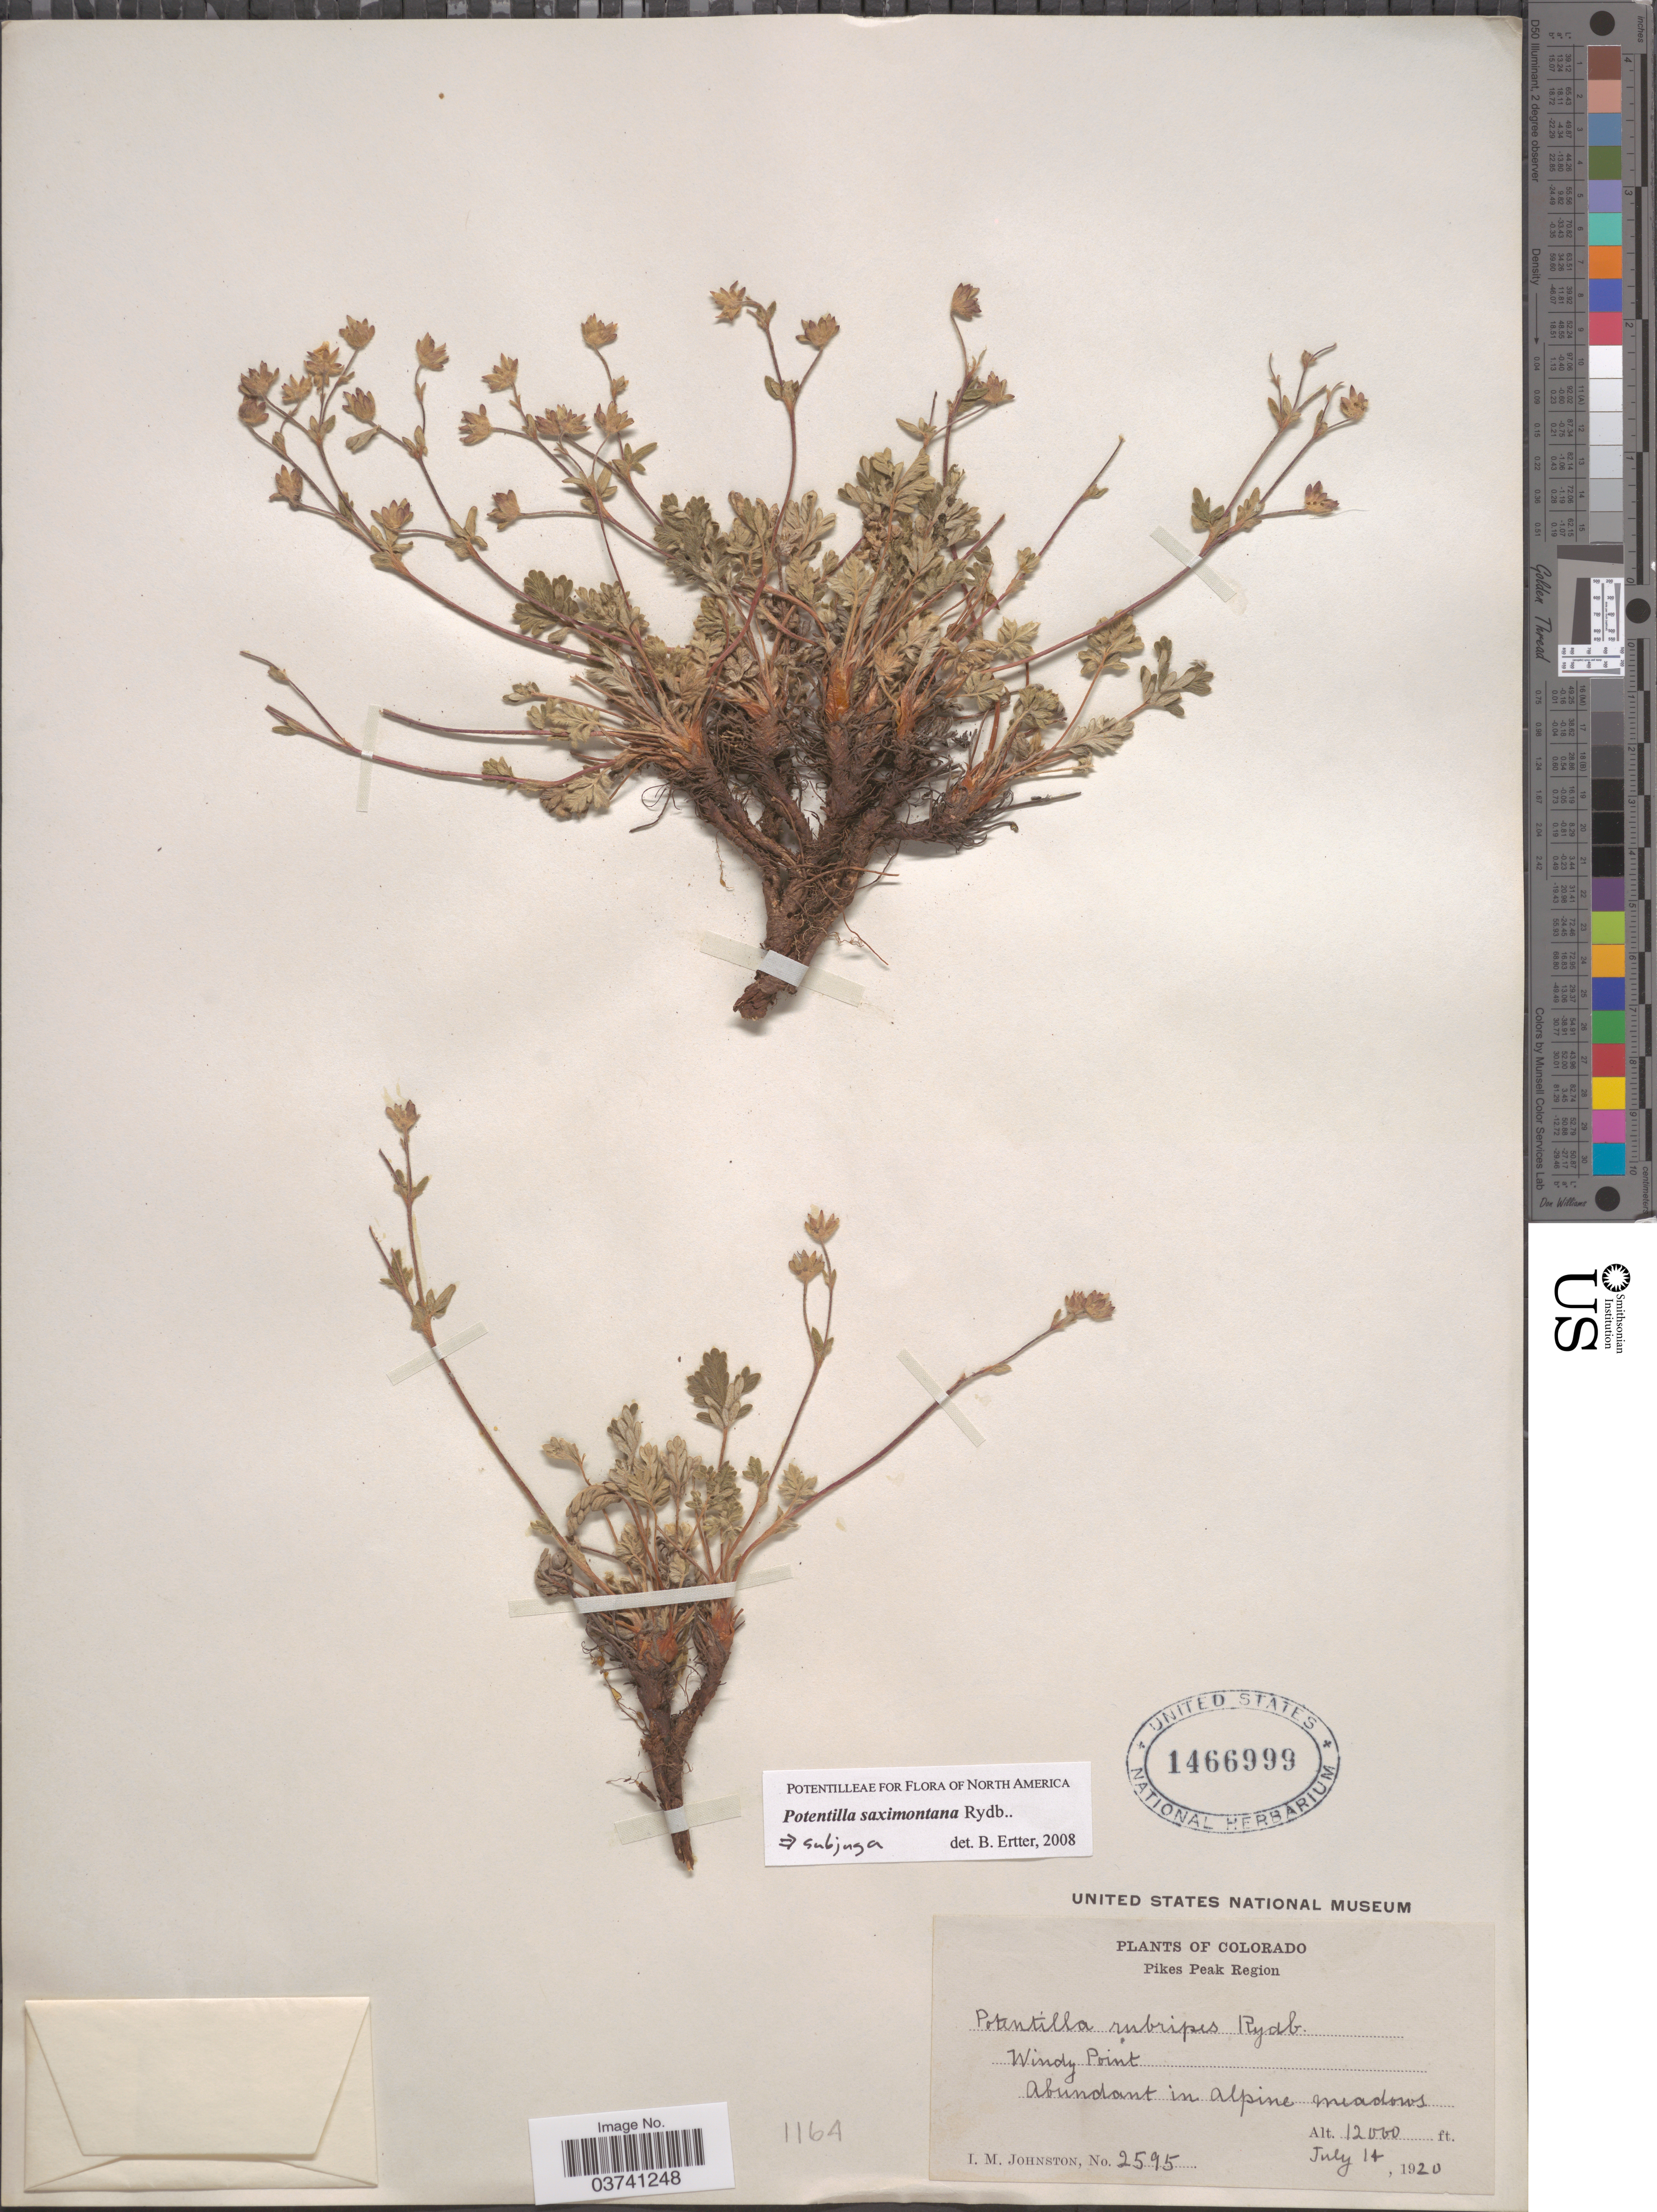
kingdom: Plantae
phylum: Tracheophyta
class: Magnoliopsida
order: Rosales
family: Rosaceae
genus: Potentilla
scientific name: Potentilla saximontana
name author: Rydb.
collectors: I.M. Johnston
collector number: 2595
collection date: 1920-07-14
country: United States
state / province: Colorado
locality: Pikes Peak Region. Windy Point.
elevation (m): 3658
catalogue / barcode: US 1466999